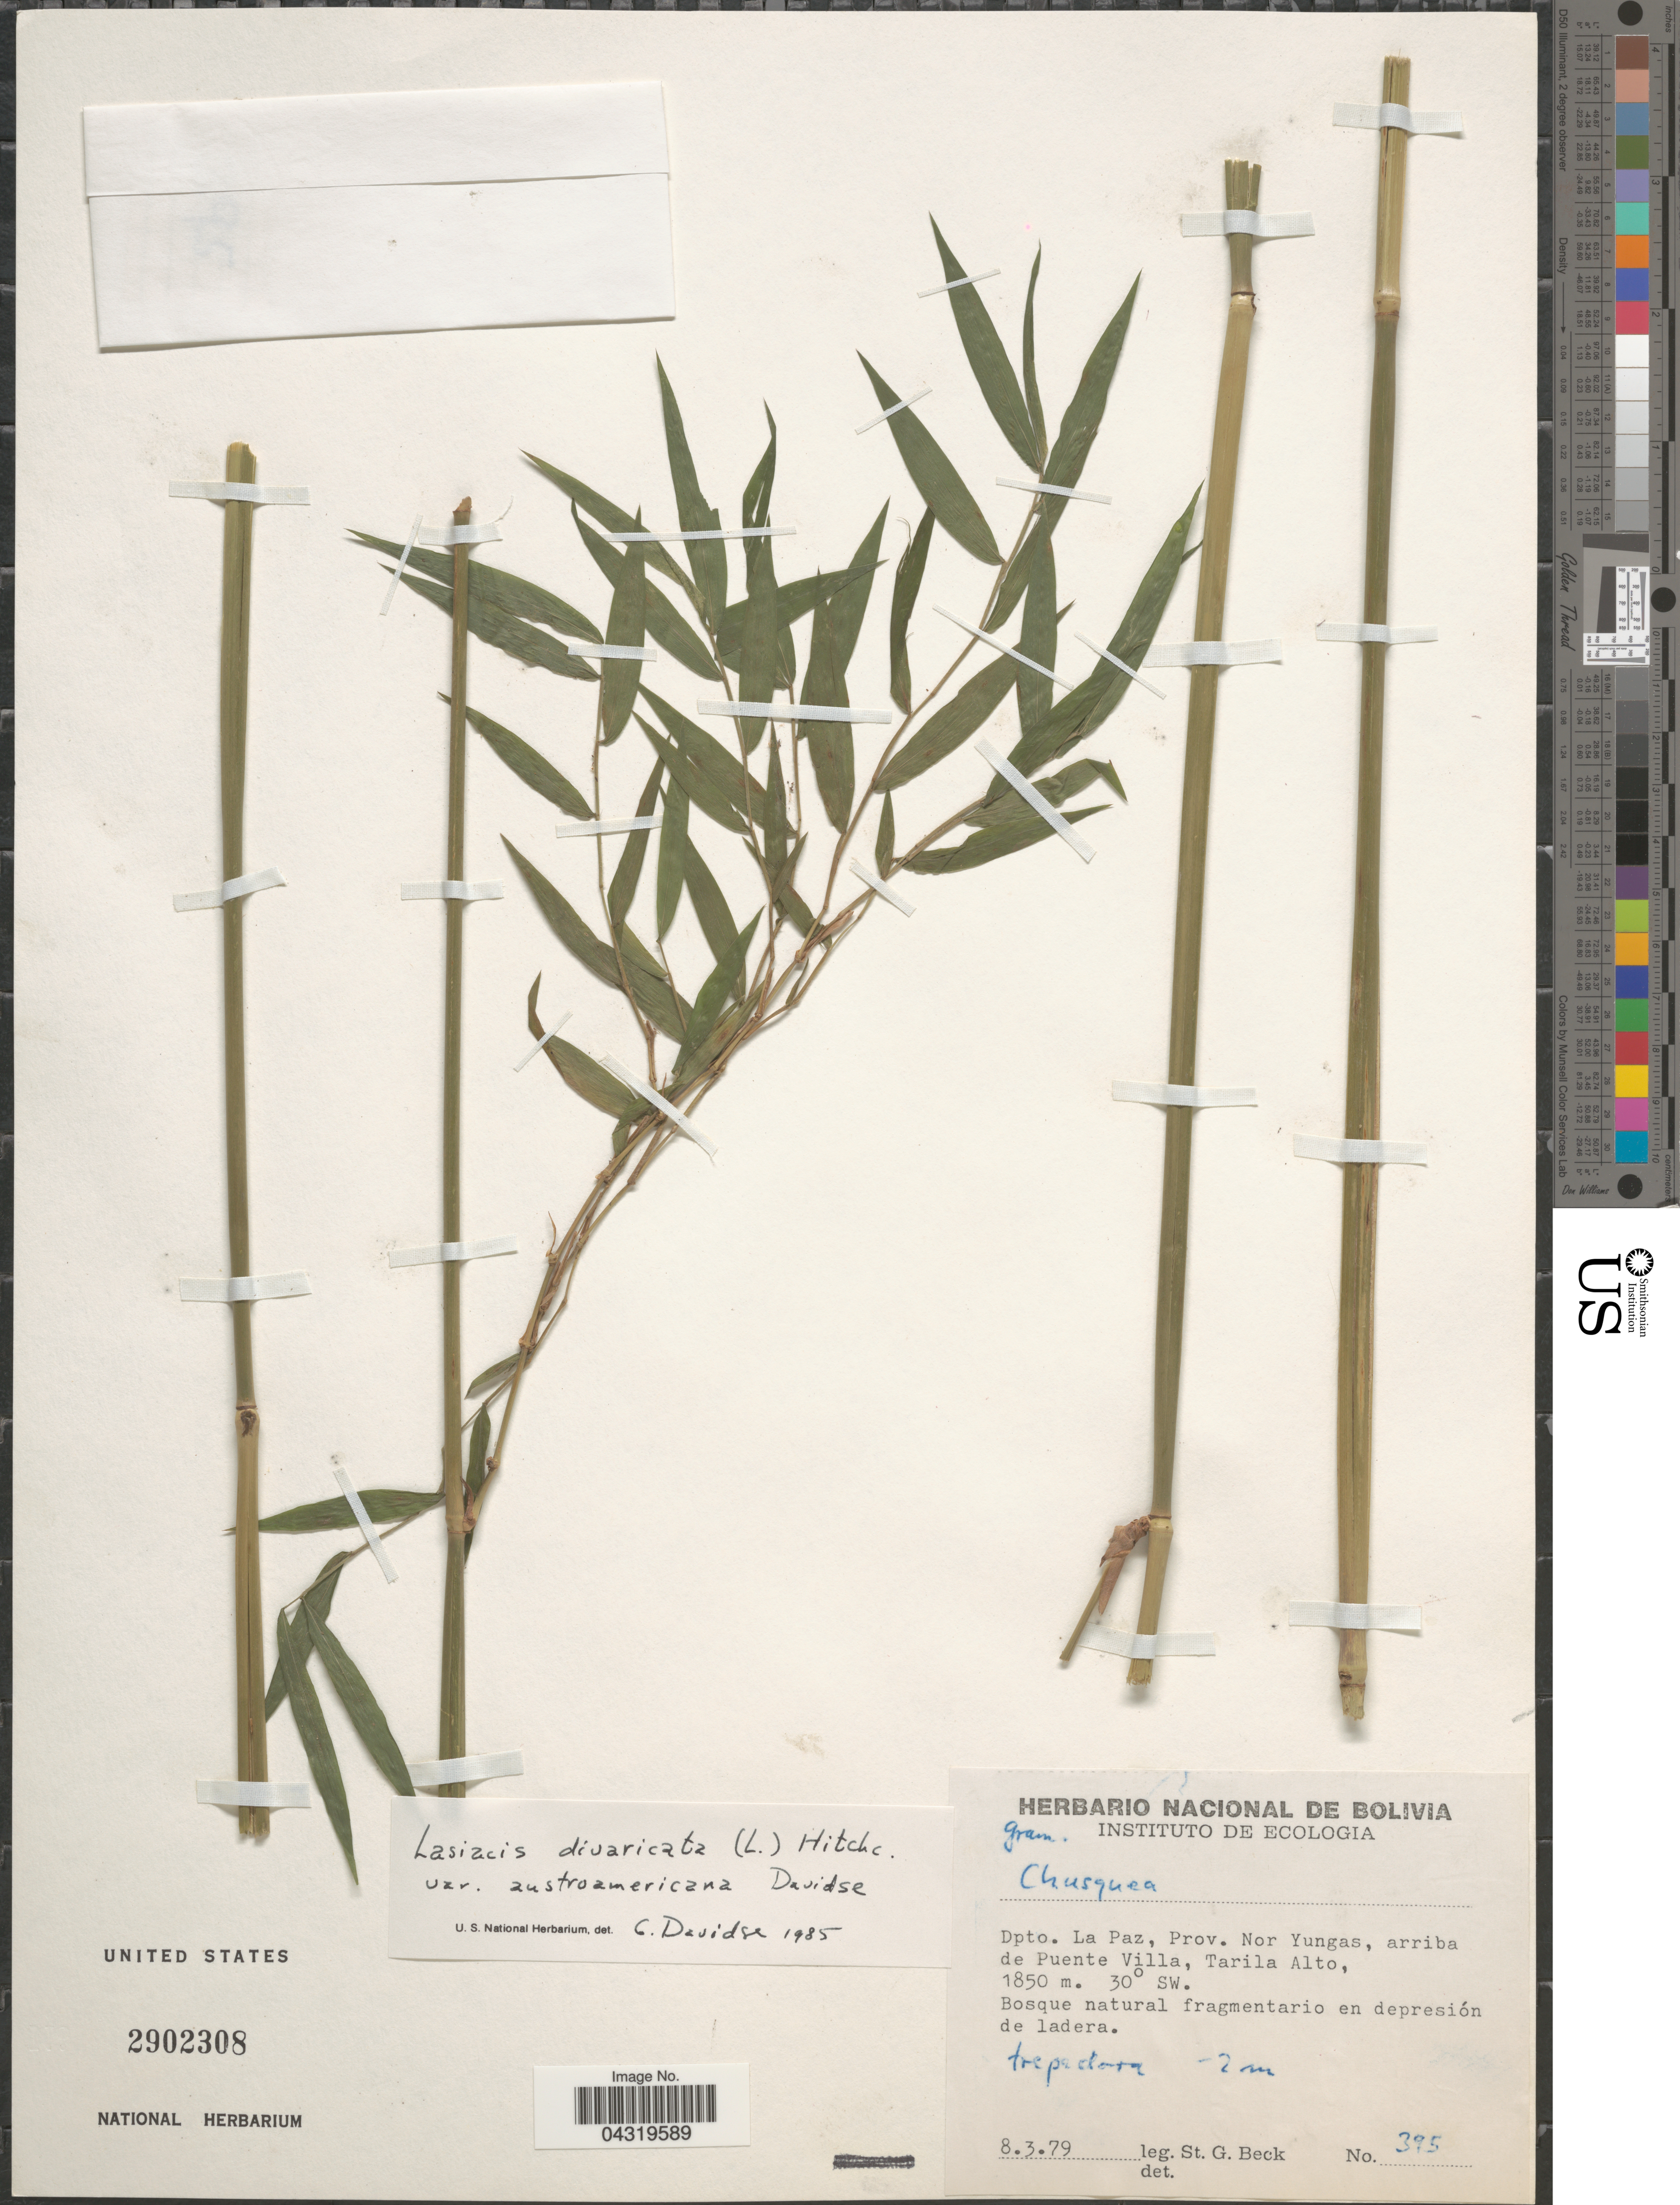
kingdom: Plantae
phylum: Tracheophyta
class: Liliopsida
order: Poales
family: Poaceae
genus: Lasiacis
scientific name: Lasiacis divaricata var. austroamericana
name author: Davidse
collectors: S. G. Beck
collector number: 395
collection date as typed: Transcribed d/m/y: 8/3/79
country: Bolivia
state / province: La Paz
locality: Dpto. La Paz, Prov. Nor Yungas, arriba de Puente Villa, Tarila Alto. 30°SW.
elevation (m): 1850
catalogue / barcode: US 2902308